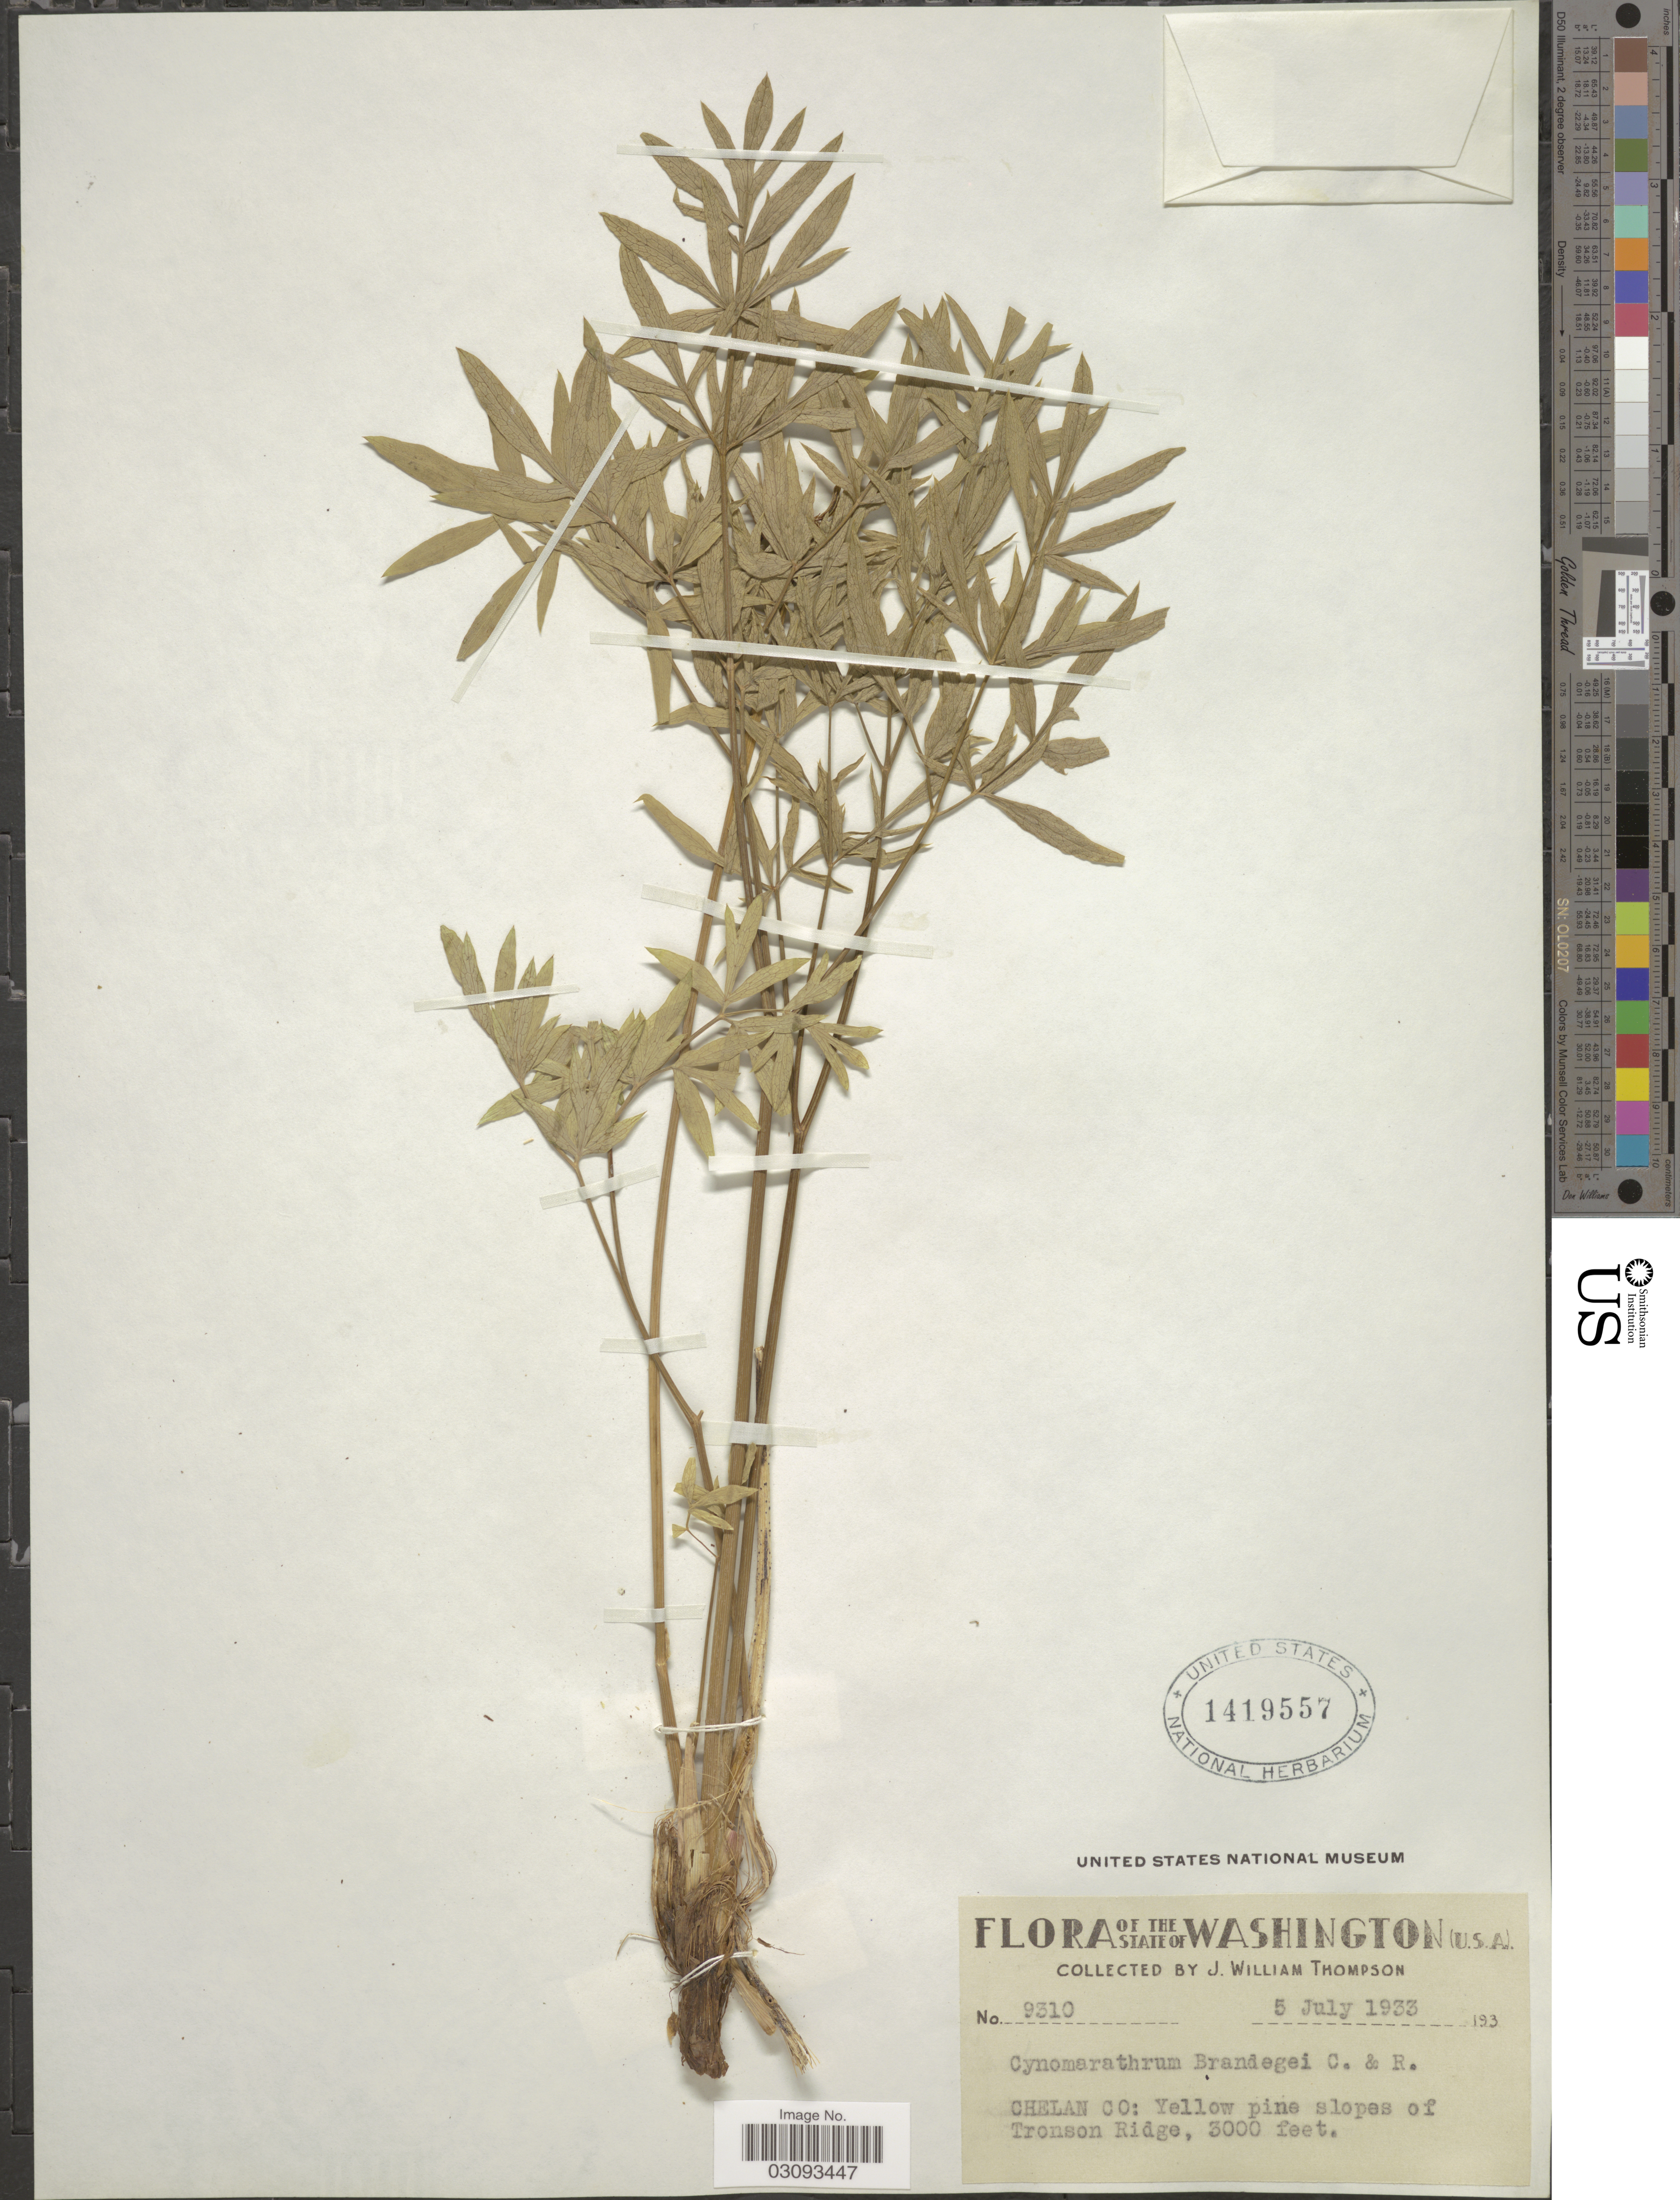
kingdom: Plantae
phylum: Tracheophyta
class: Magnoliopsida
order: Apiales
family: Apiaceae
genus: Lomatium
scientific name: Lomatium brandegeei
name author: (J.M. Coult. & Rose) J.F. Macbr.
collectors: J. W. Thompson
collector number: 9310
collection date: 1933-07-05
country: United States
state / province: Washington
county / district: Chelan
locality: Chelan Co: Yellow pine slopes of Tronson Ridge.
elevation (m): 914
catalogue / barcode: US 1419557